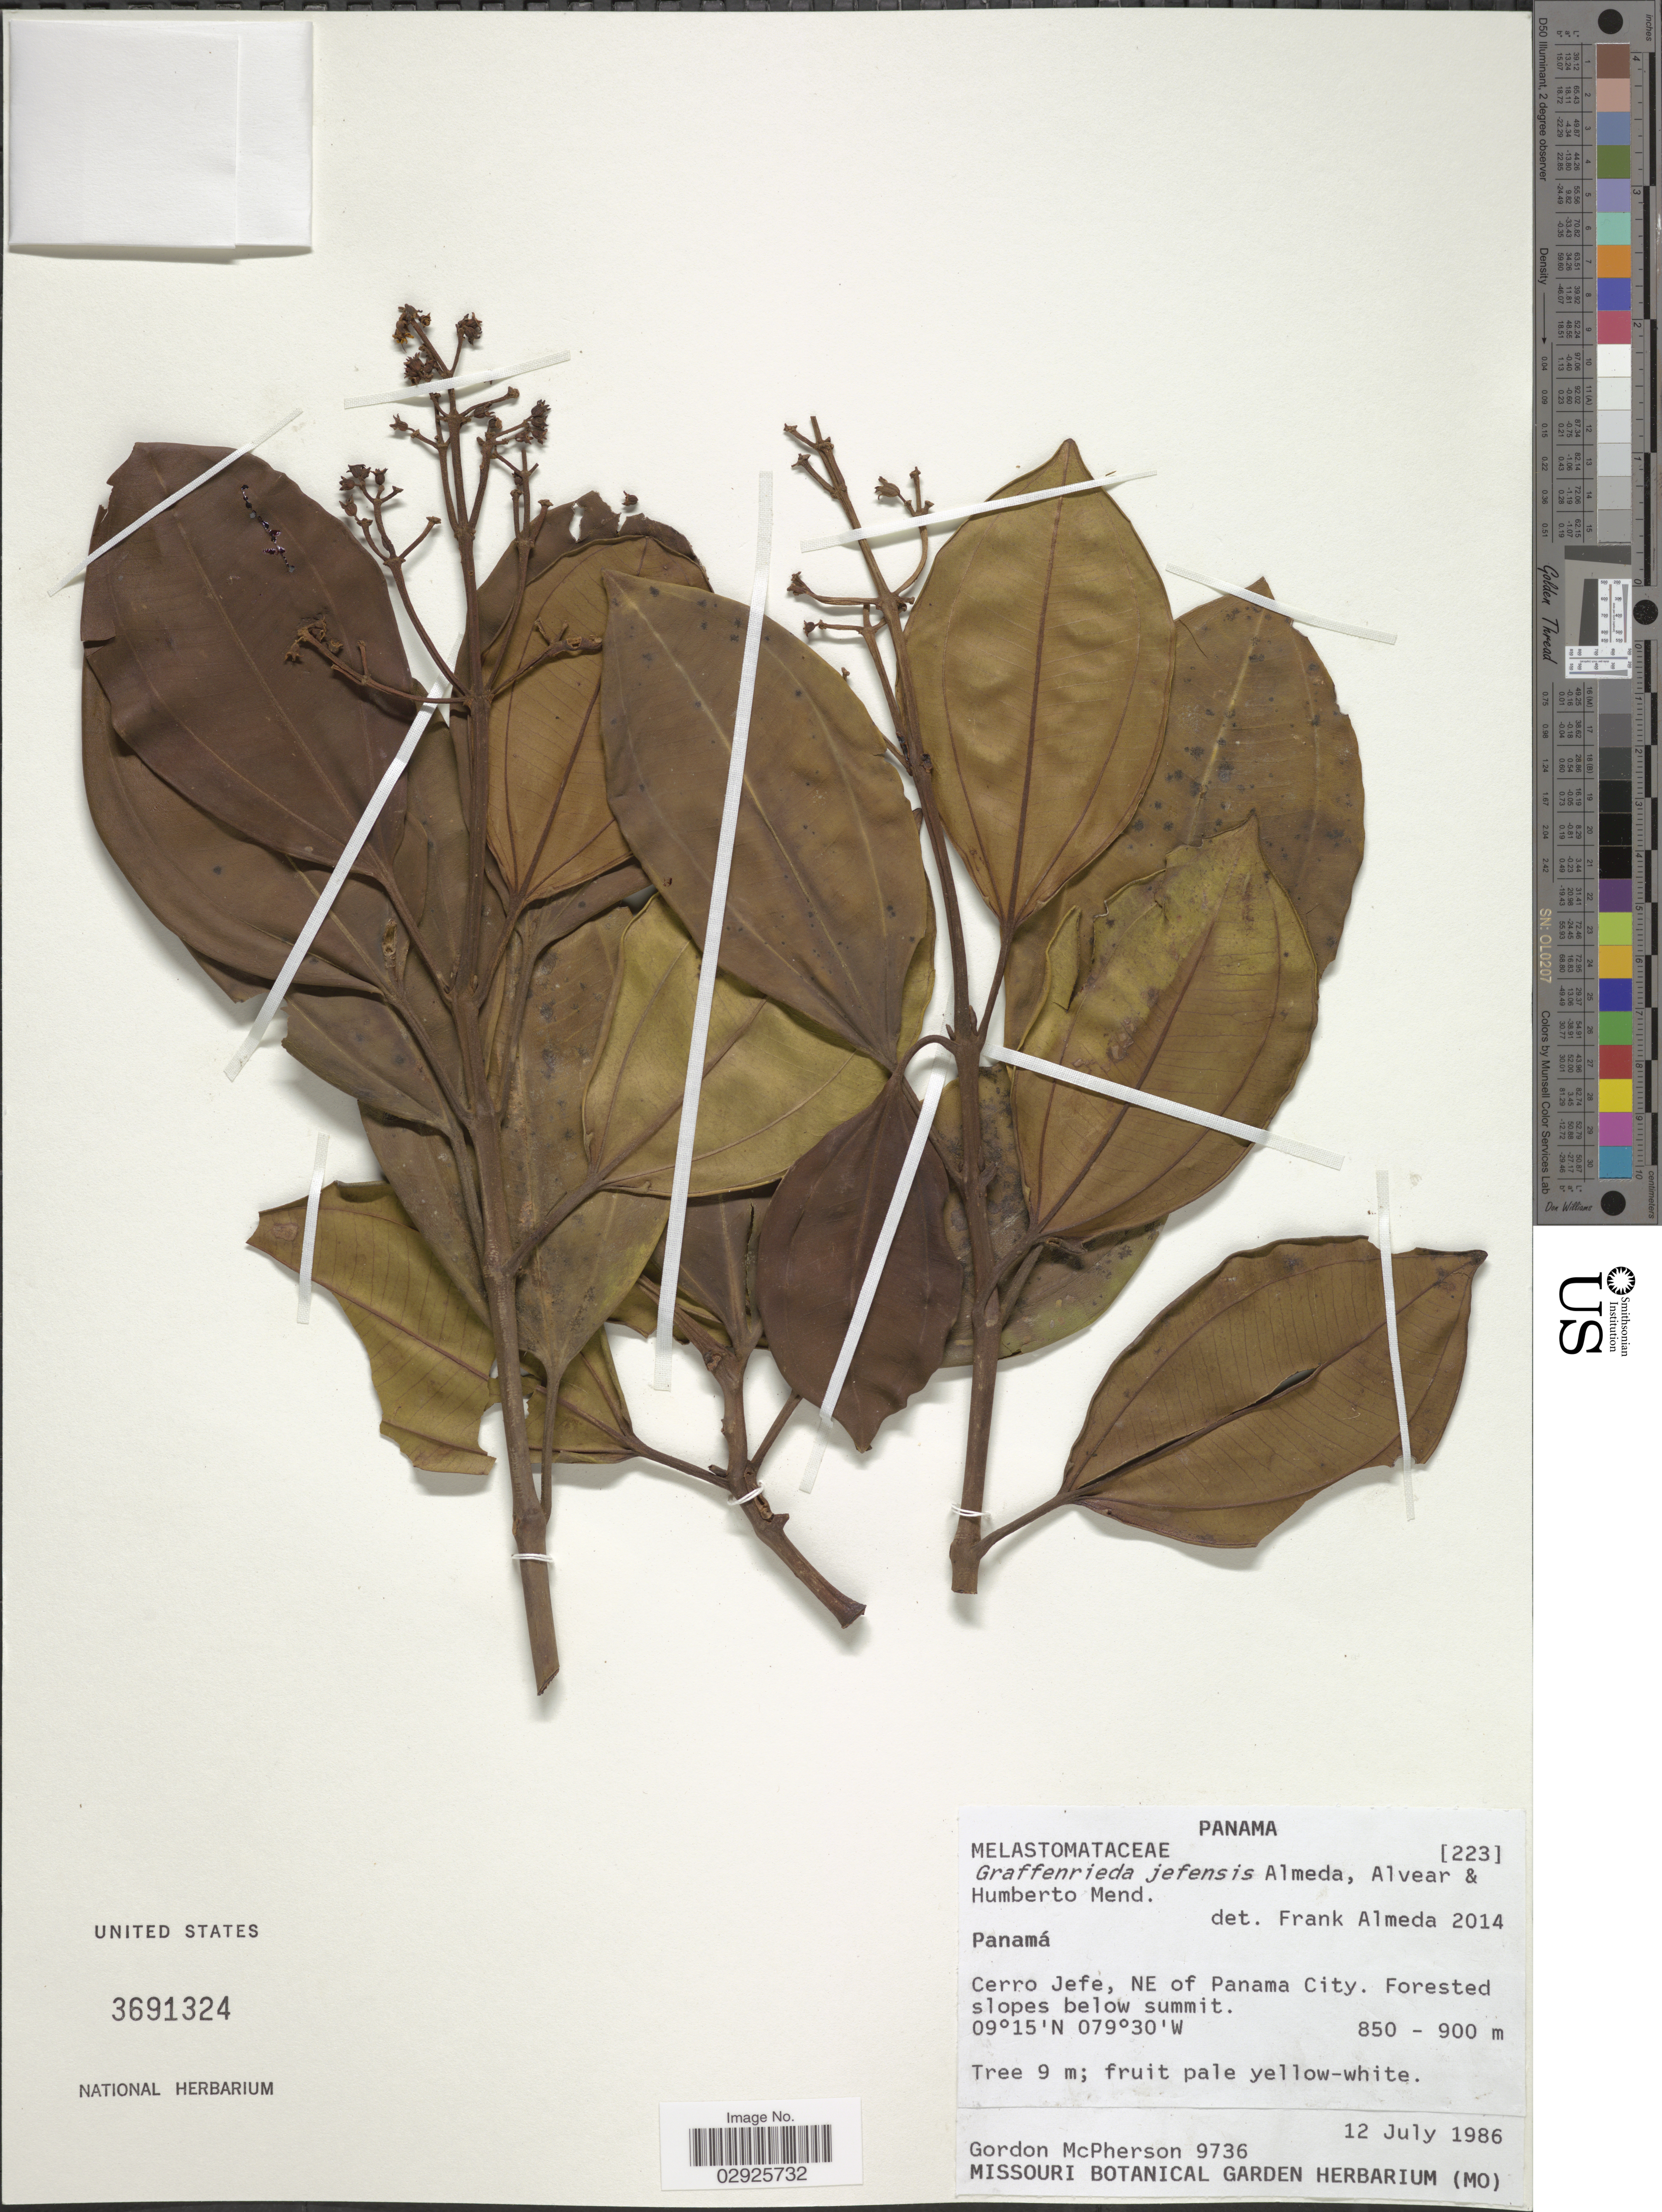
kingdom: Plantae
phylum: Tracheophyta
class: Magnoliopsida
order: Myrtales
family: Melastomataceae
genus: Graffenrieda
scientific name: Graffenrieda jefensis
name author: Almeda et al.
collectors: G. D. McPherson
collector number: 9736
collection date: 1986-07-12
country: Panama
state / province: Panamá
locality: Cerro Jefe, NE of Panama City.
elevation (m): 850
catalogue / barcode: US 3691324